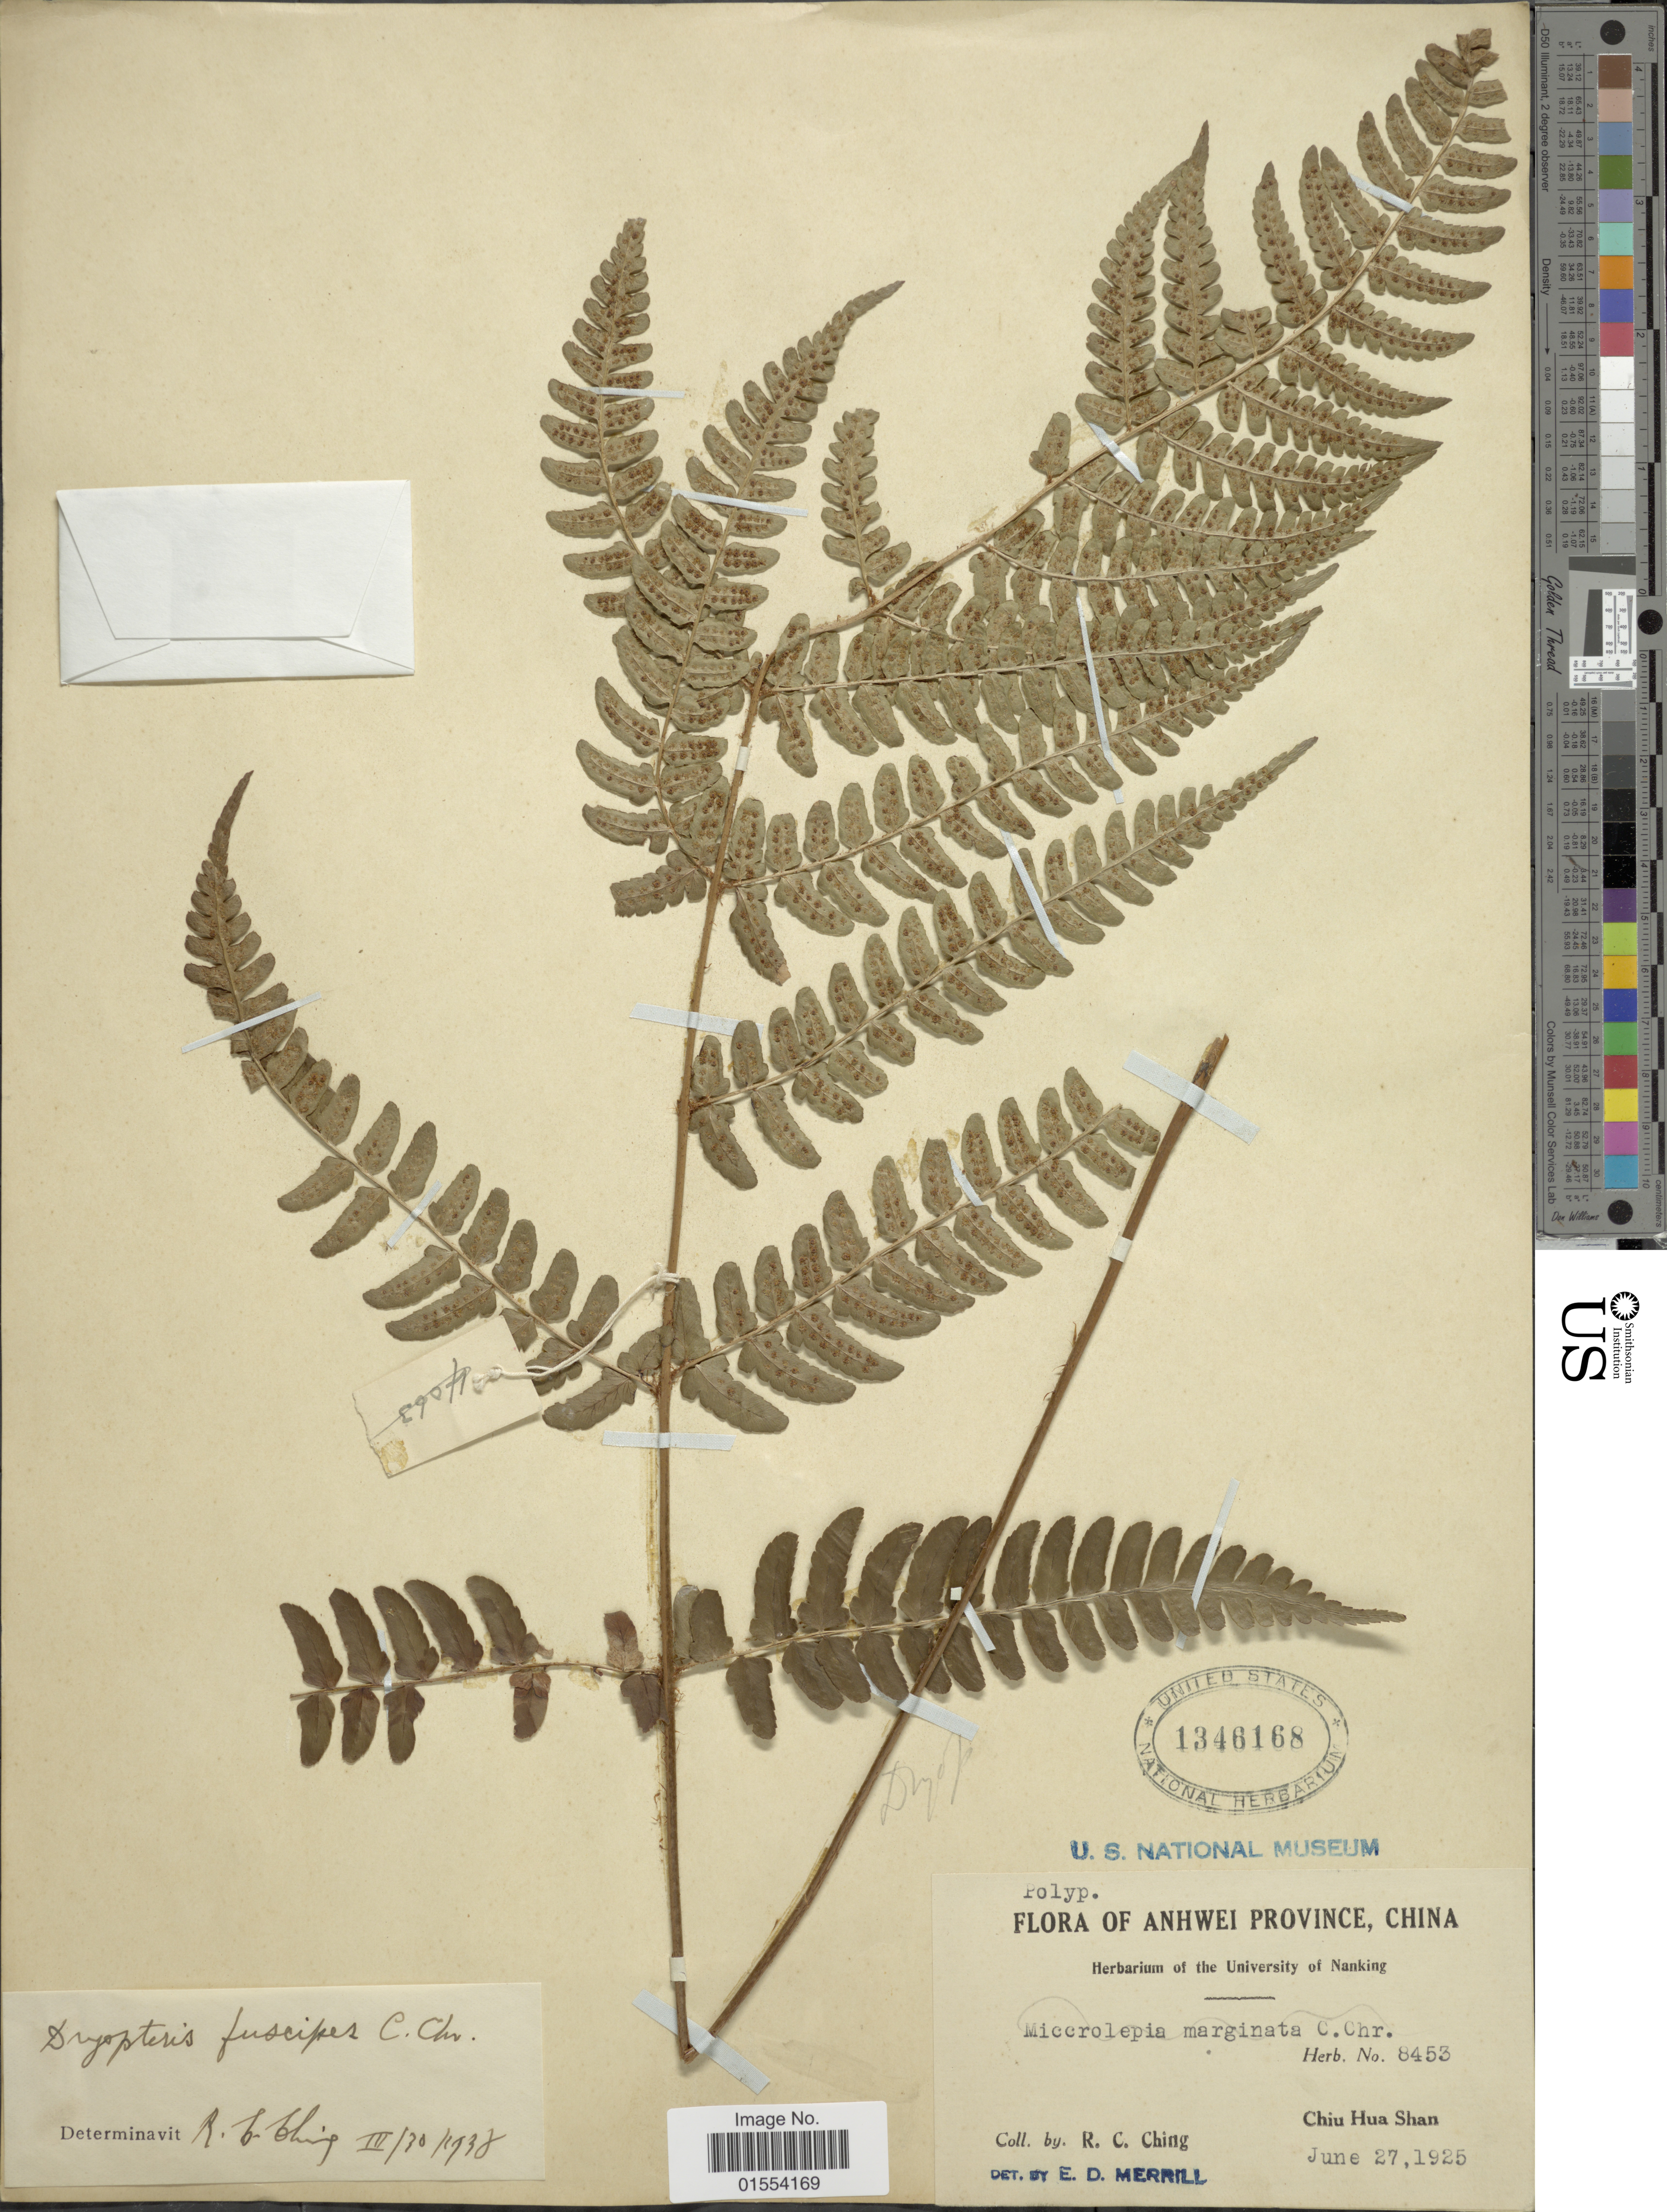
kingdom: Plantae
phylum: Tracheophyta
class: Polypodiopsida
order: Polypodiales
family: Dryopteridaceae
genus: Dryopteris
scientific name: Dryopteris fuscipes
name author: C. Chr.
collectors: R. C. Ching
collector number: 8453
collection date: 1925-06-27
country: China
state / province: Anhui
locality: Anhwei Province, China. Chiu Hua Shan.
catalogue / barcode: US 1346168